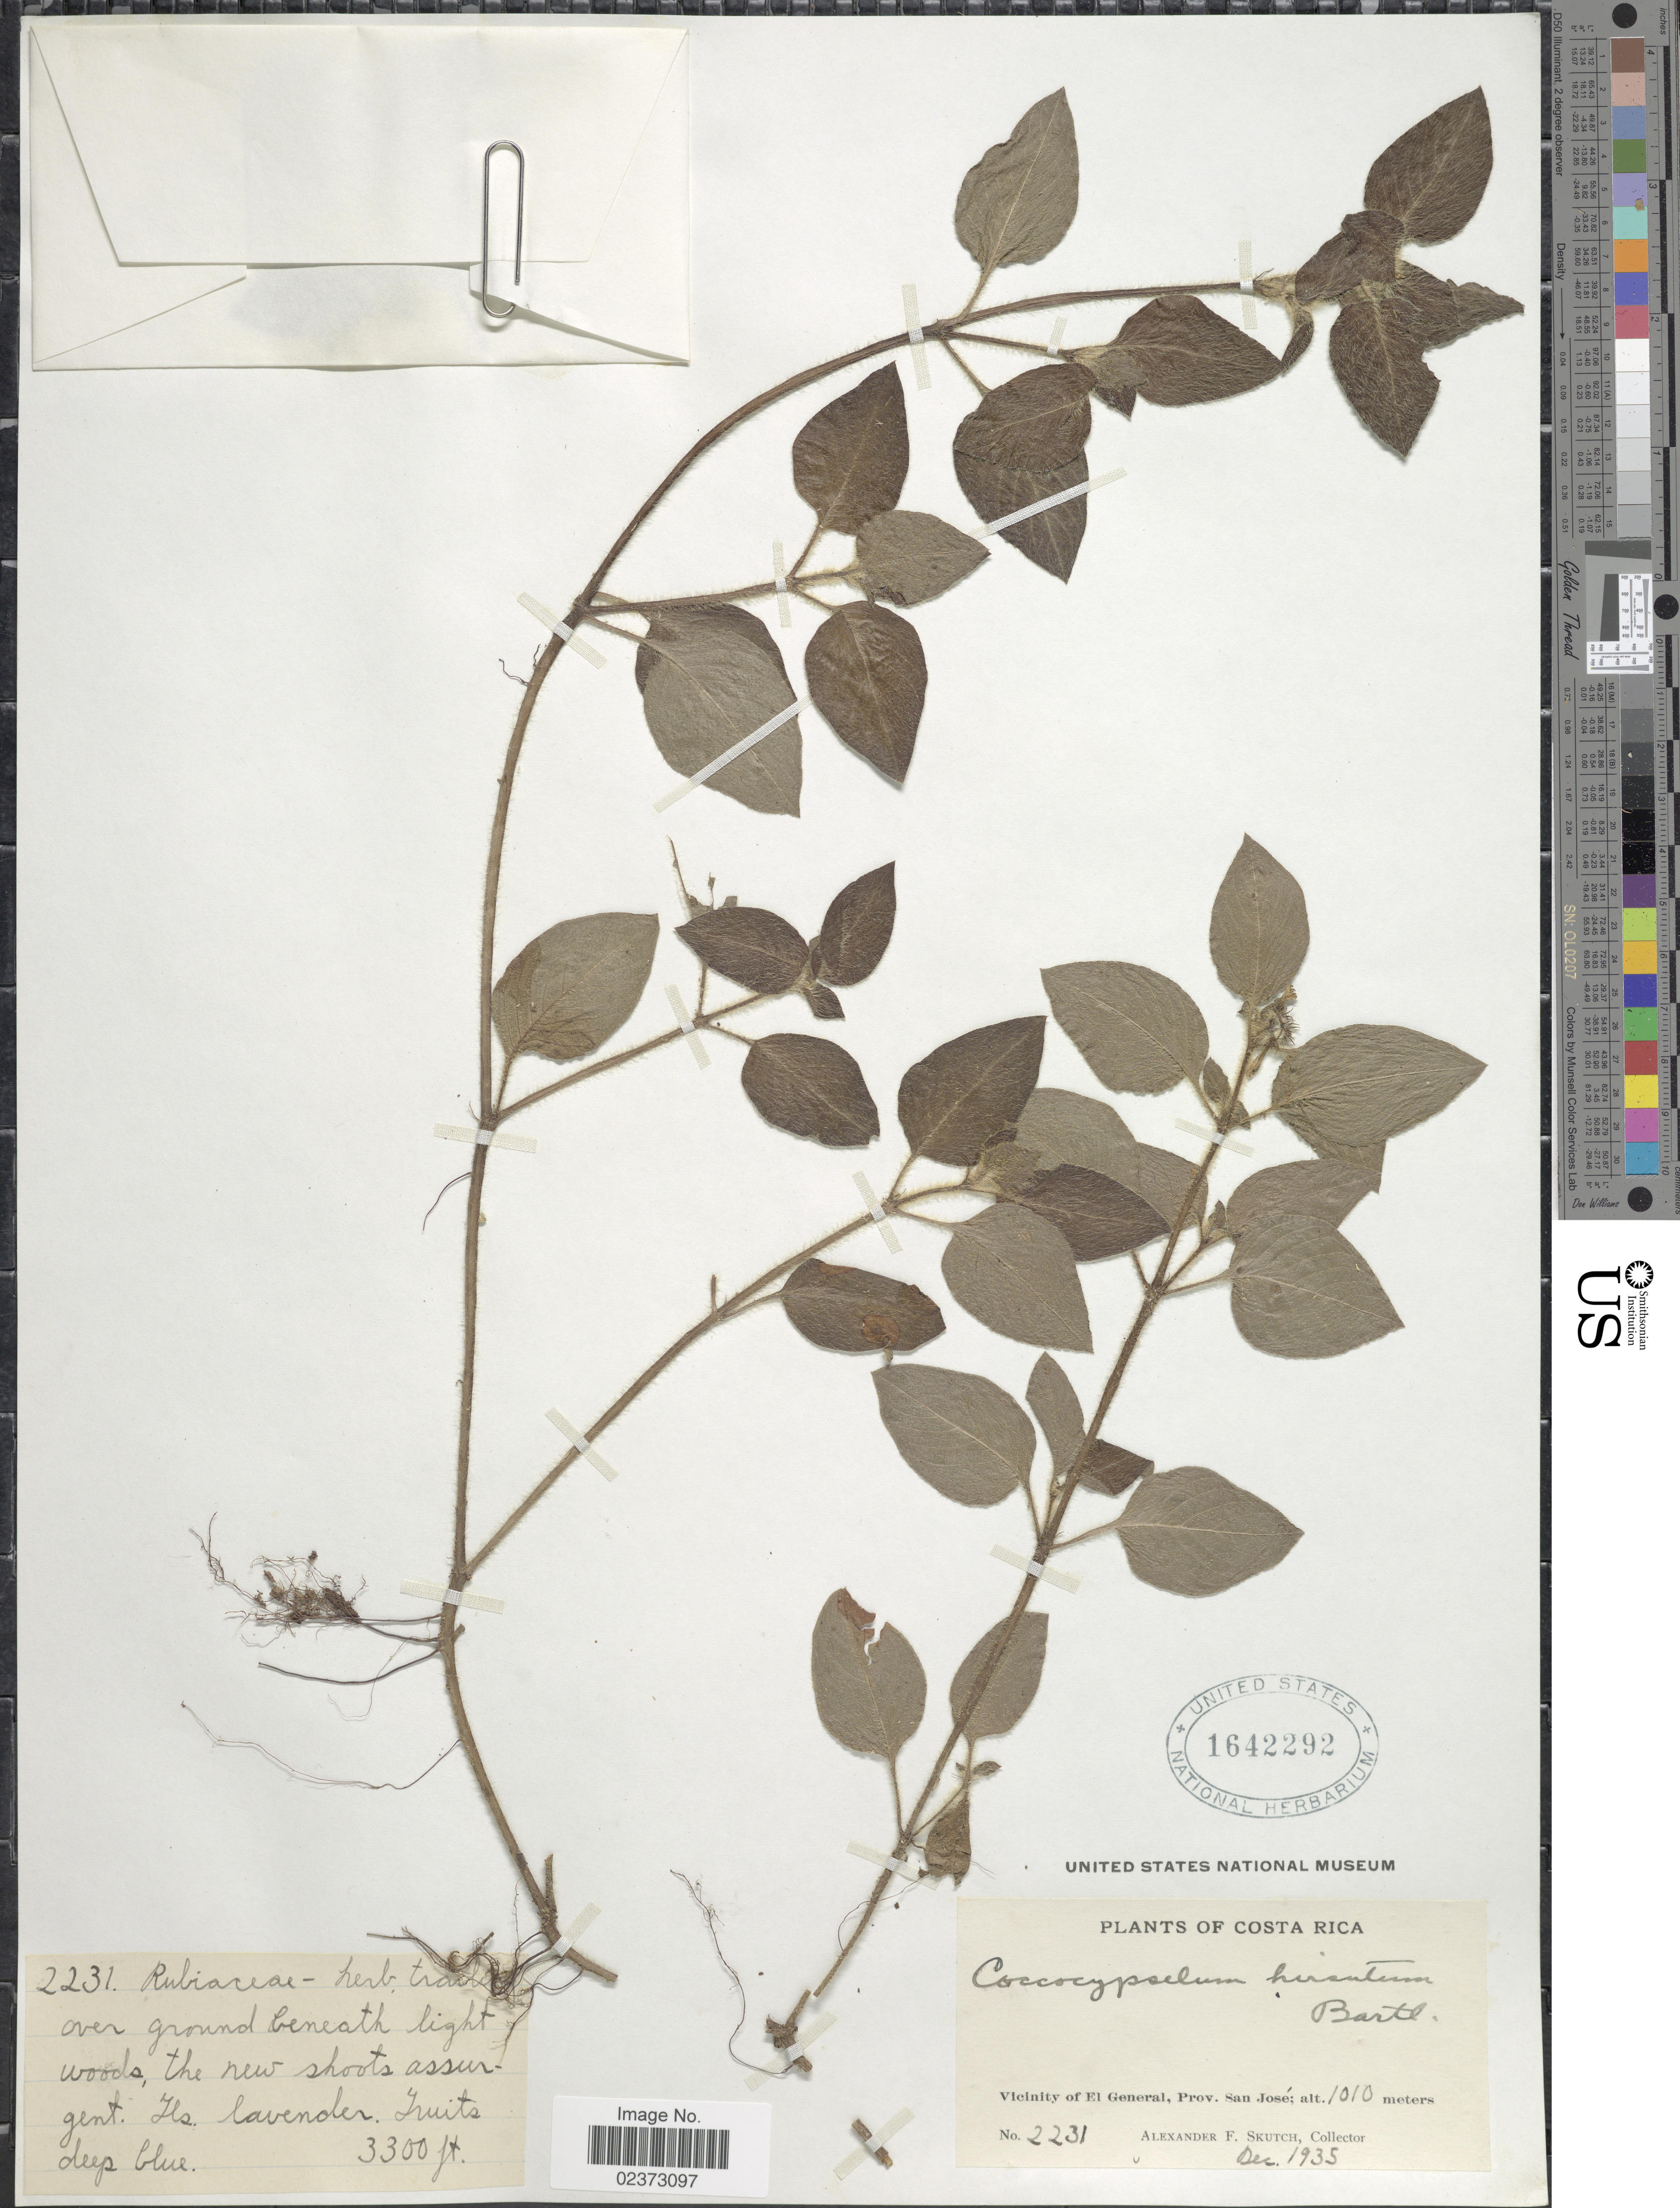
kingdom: Plantae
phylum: Tracheophyta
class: Magnoliopsida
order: Gentianales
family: Rubiaceae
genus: Coccocypselum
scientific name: Coccocypselum hispidulum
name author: (Standl.) Standl.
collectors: A. F. Skutch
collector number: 2231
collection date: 1935-12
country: Costa Rica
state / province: San José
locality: Vicinity of El General, Prov. San Jose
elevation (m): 1010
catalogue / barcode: US 1642292